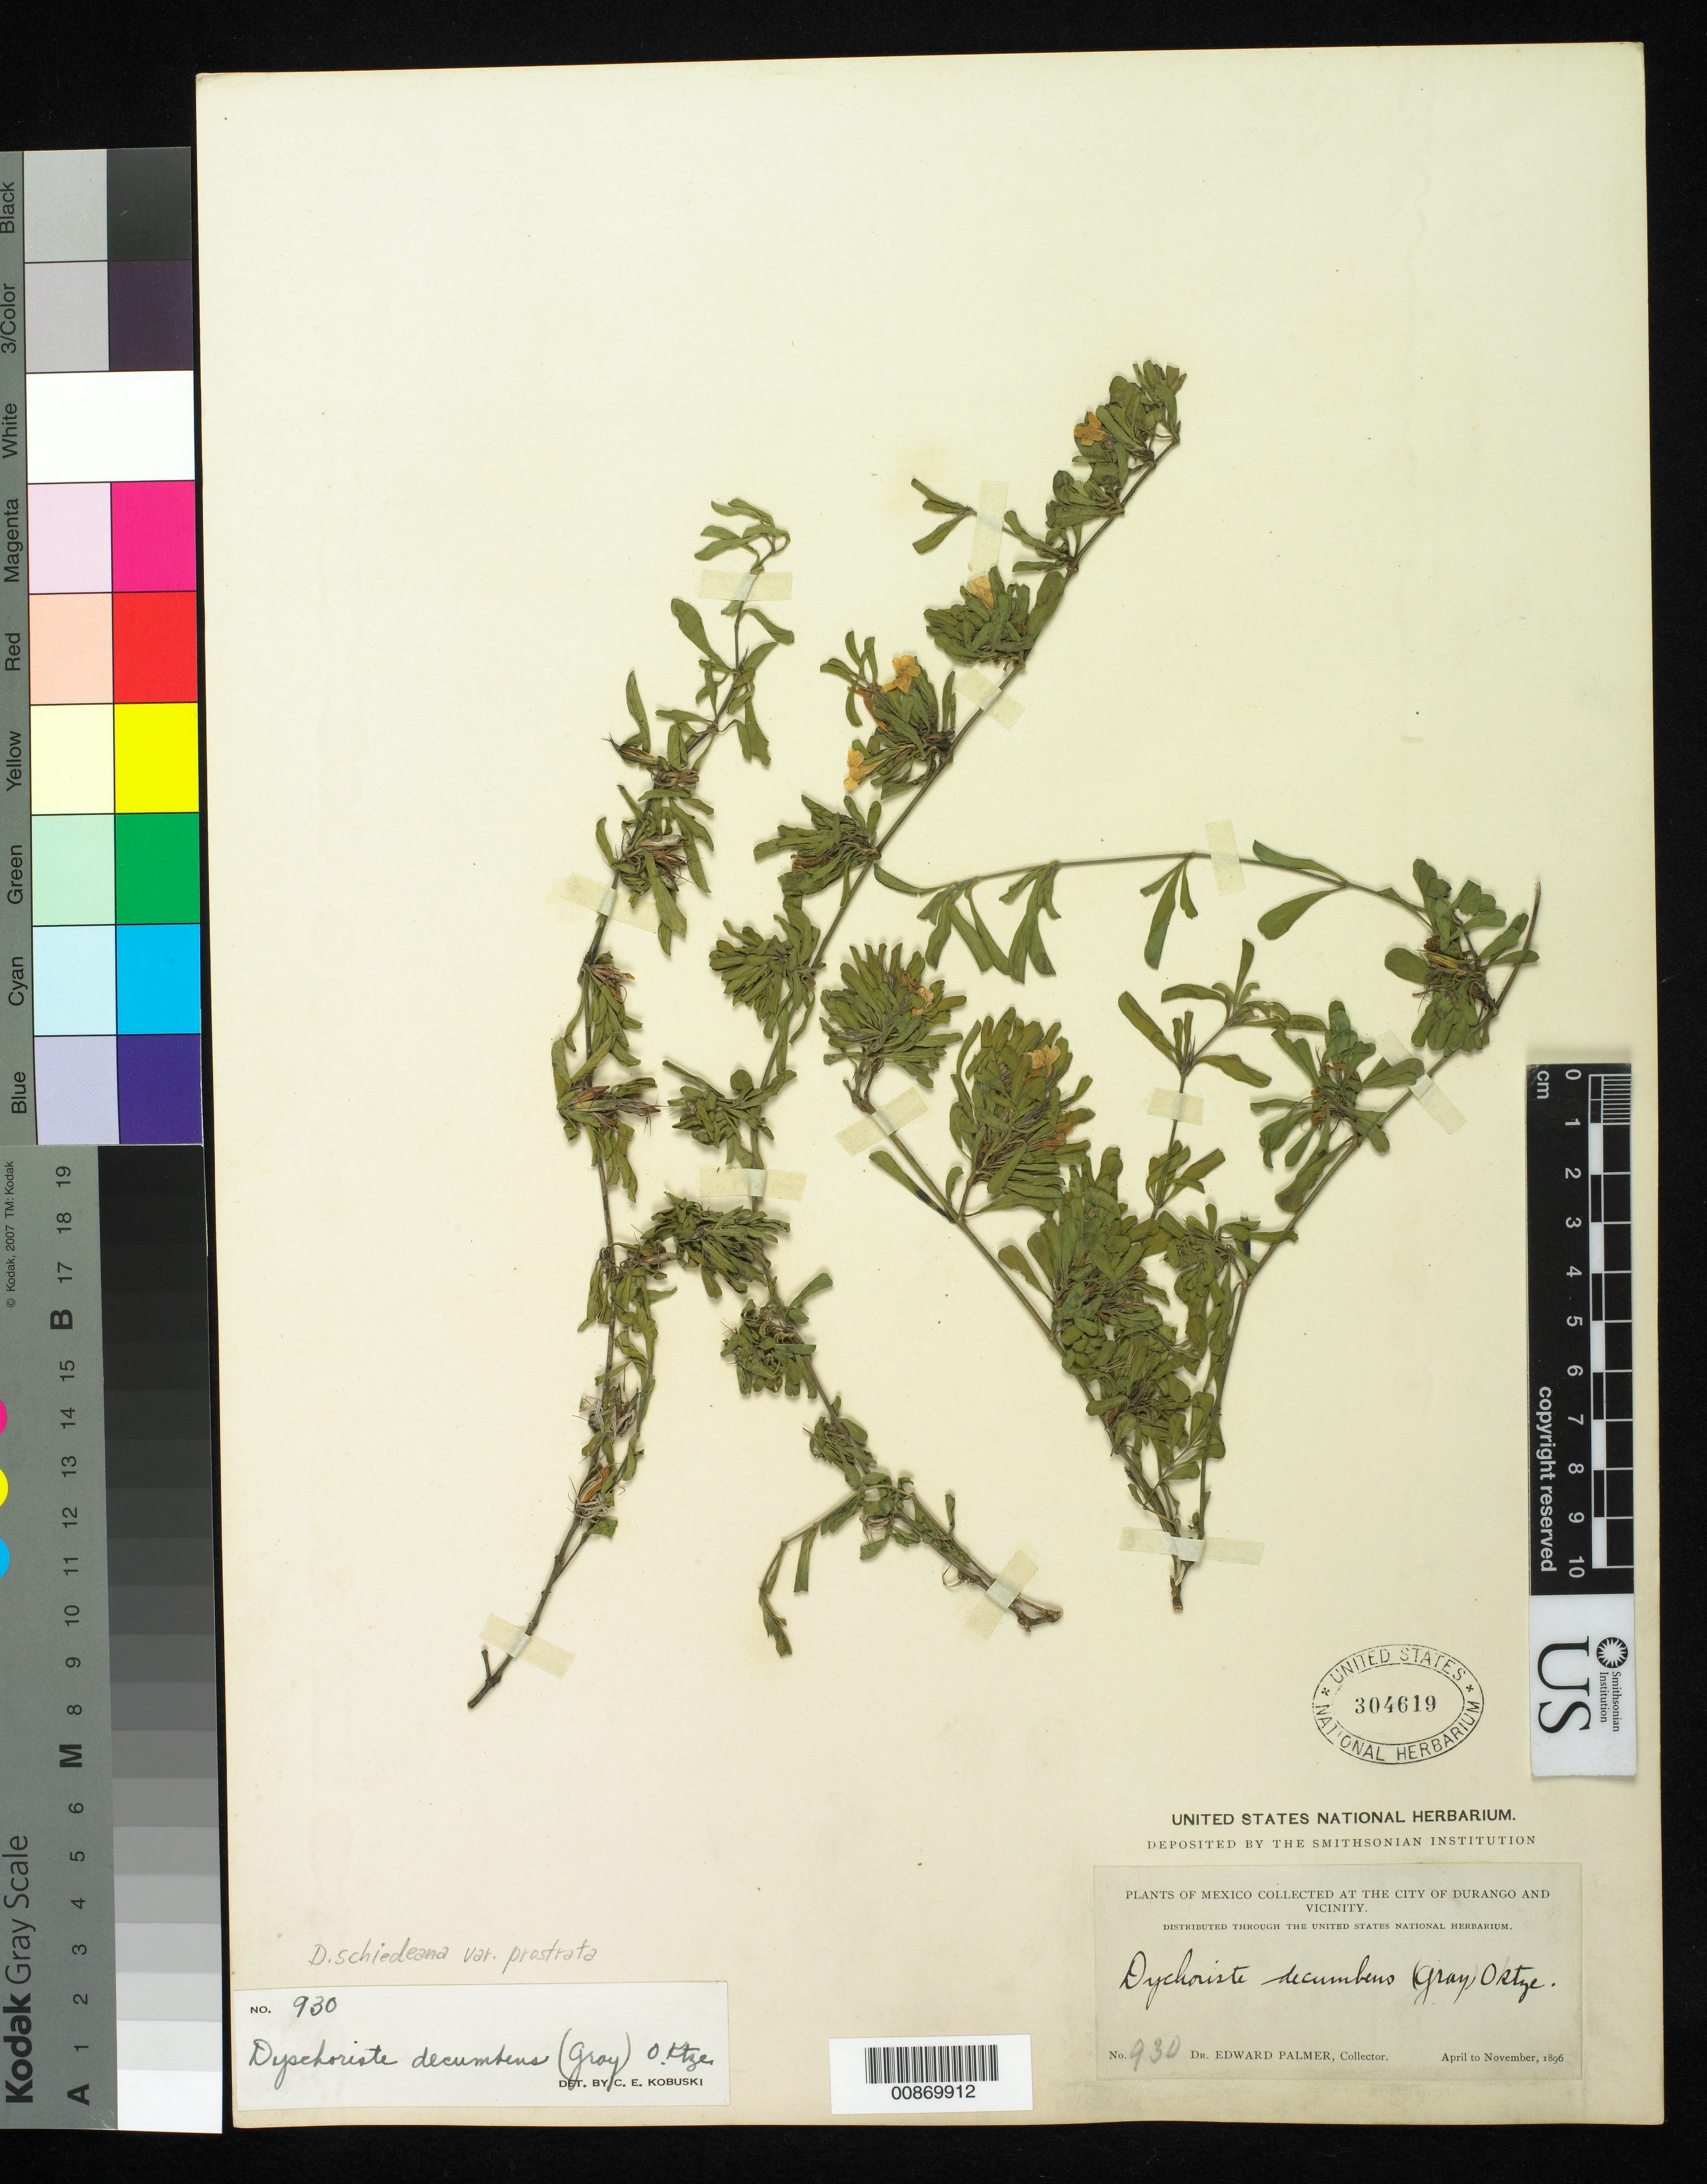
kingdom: Plantae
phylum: Tracheophyta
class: Magnoliopsida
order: Lamiales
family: Acanthaceae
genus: Dyschoriste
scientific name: Dyschoriste schiedeana var. prostrata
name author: Henrickson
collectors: E. Palmer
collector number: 930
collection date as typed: Apr 1896 to -- Nov 1896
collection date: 1896-04/1896-11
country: Mexico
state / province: Durango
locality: City of Durango and vicinity.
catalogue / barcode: US 304619